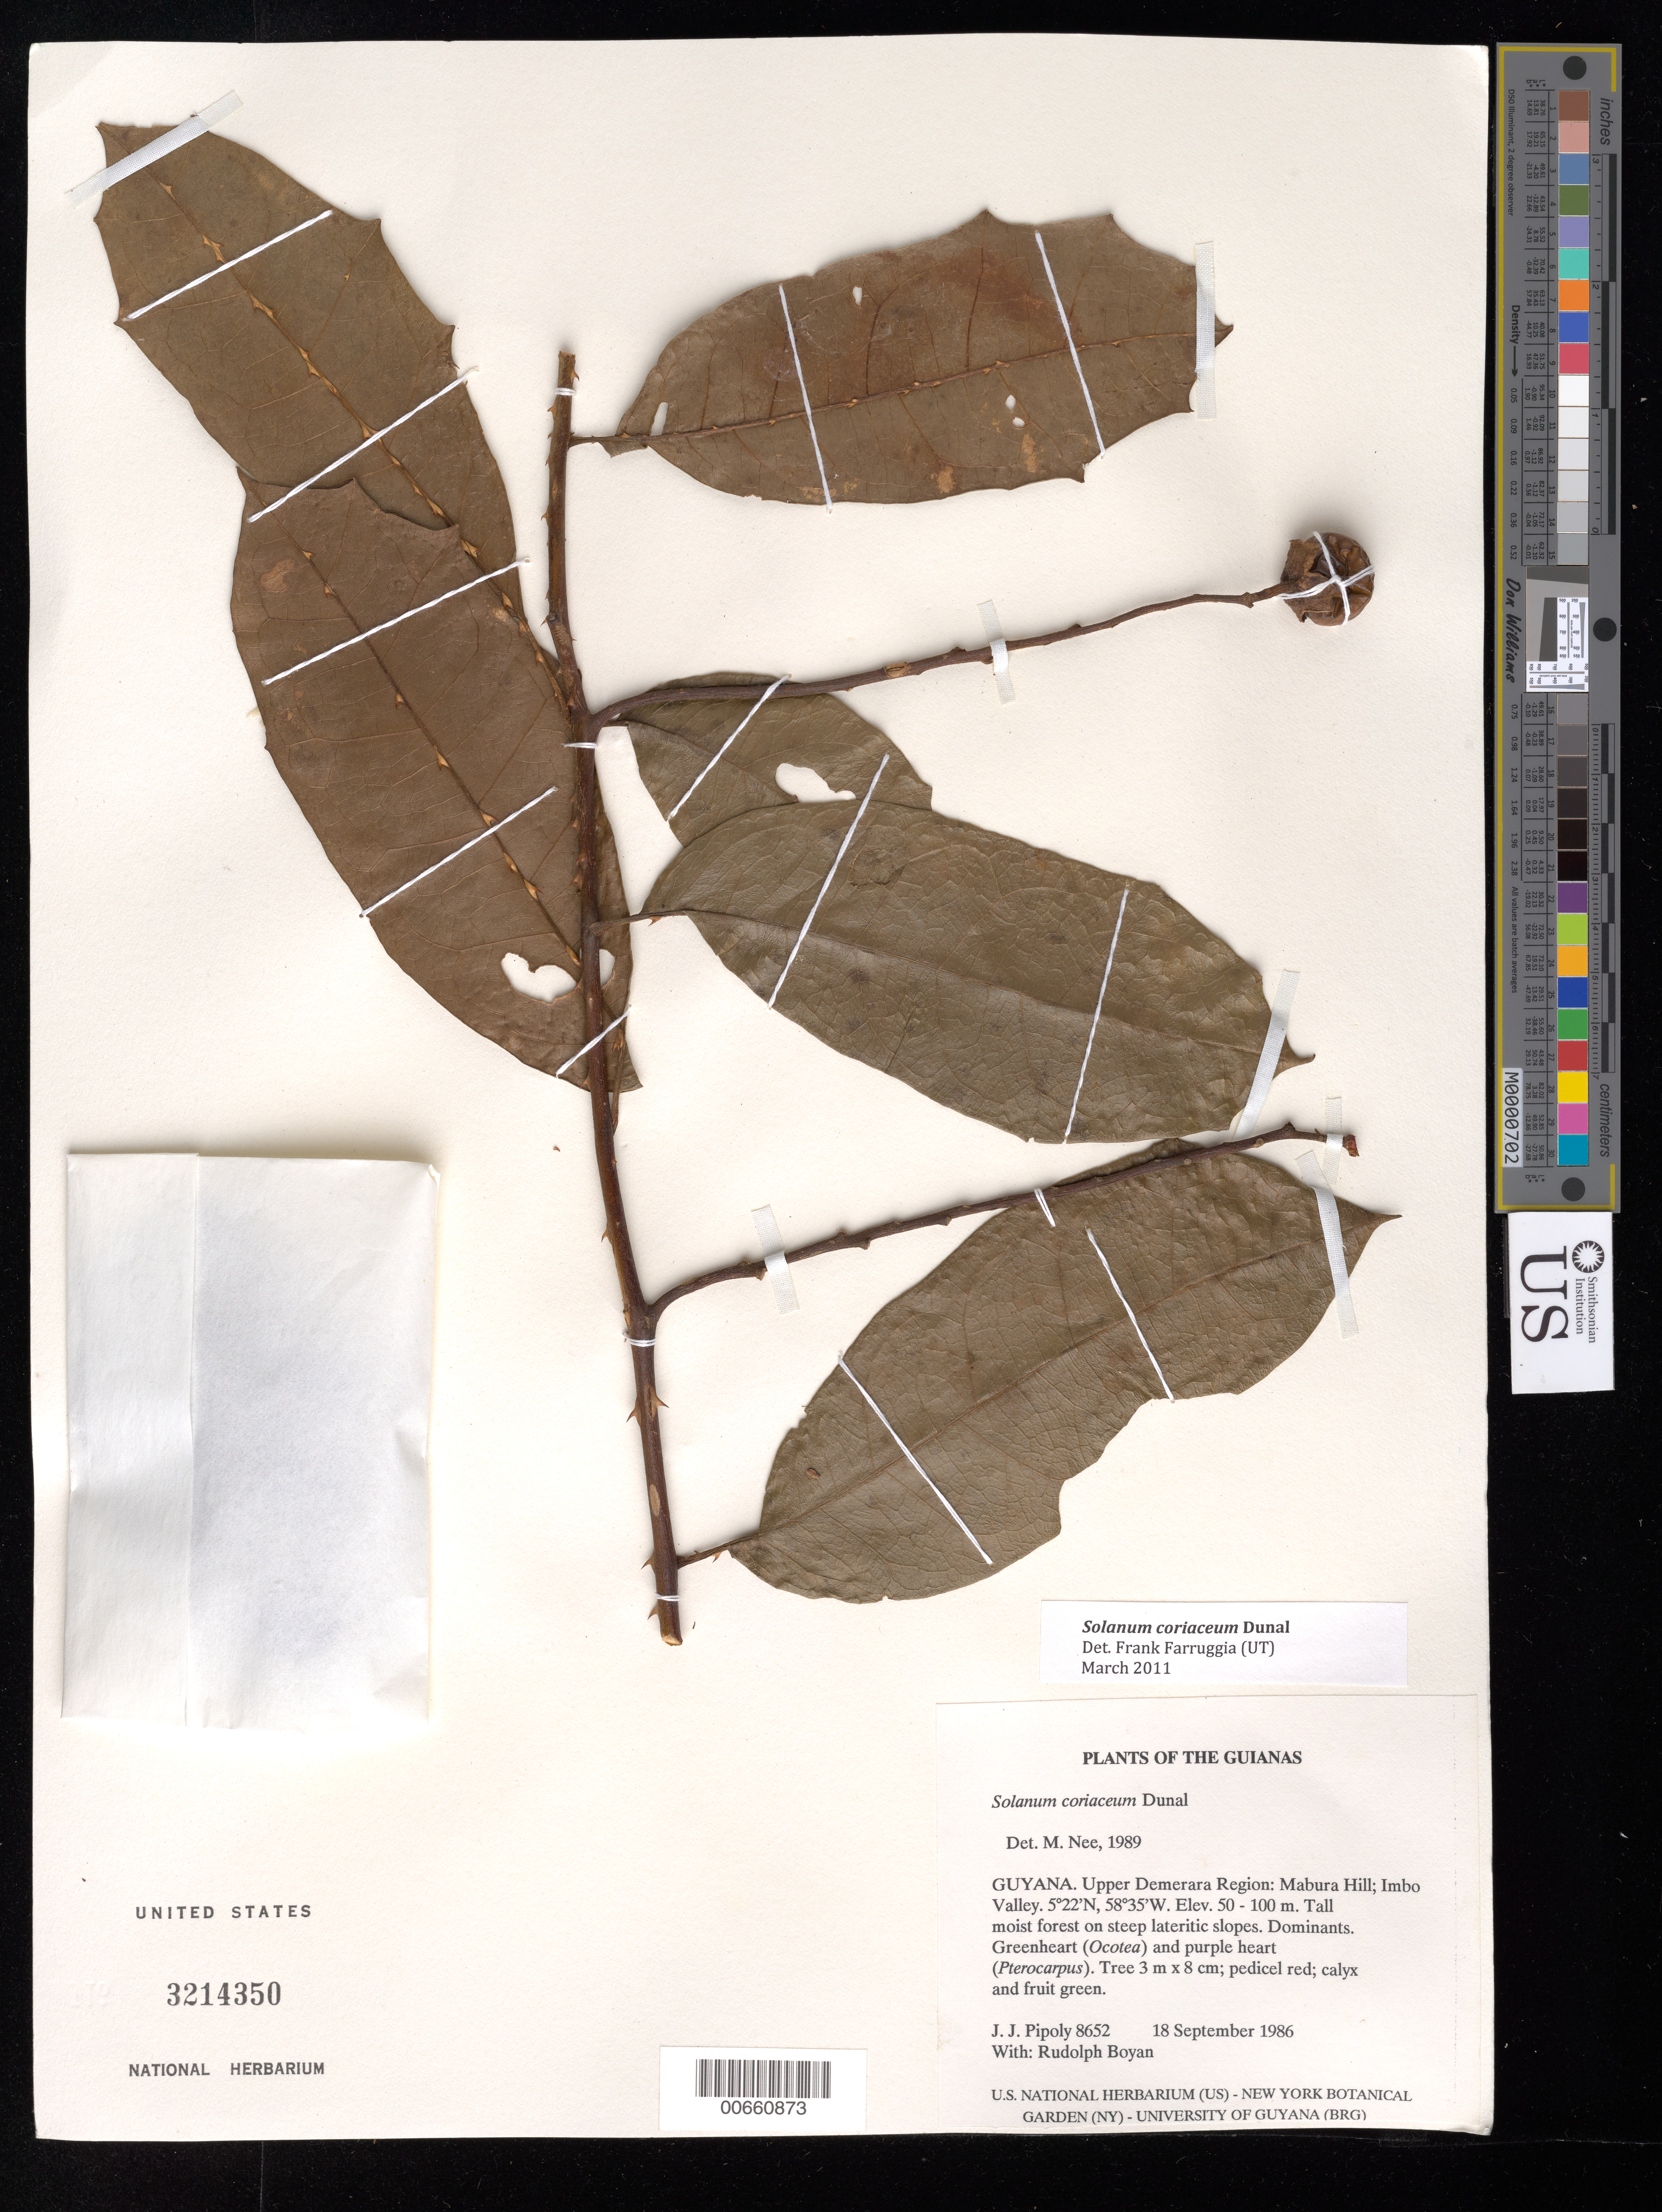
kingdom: Plantae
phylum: Tracheophyta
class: Magnoliopsida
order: Solanales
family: Solanaceae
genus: Solanum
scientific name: Solanum coriaceum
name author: Dunal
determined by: Nee, Michael H.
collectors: J. J. Pipoly & R. Boyan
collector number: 8652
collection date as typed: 9 Sep 1986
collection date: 1986-09-09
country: Guyana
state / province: U. Demerara-Berbice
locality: Mabura Hill; Imbo Valley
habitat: Tall moist forest on steep lateritic slopes. Dominants. Greenheart (Ocotea) and purple heart (Pterocarpus).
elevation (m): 50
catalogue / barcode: US 3214350